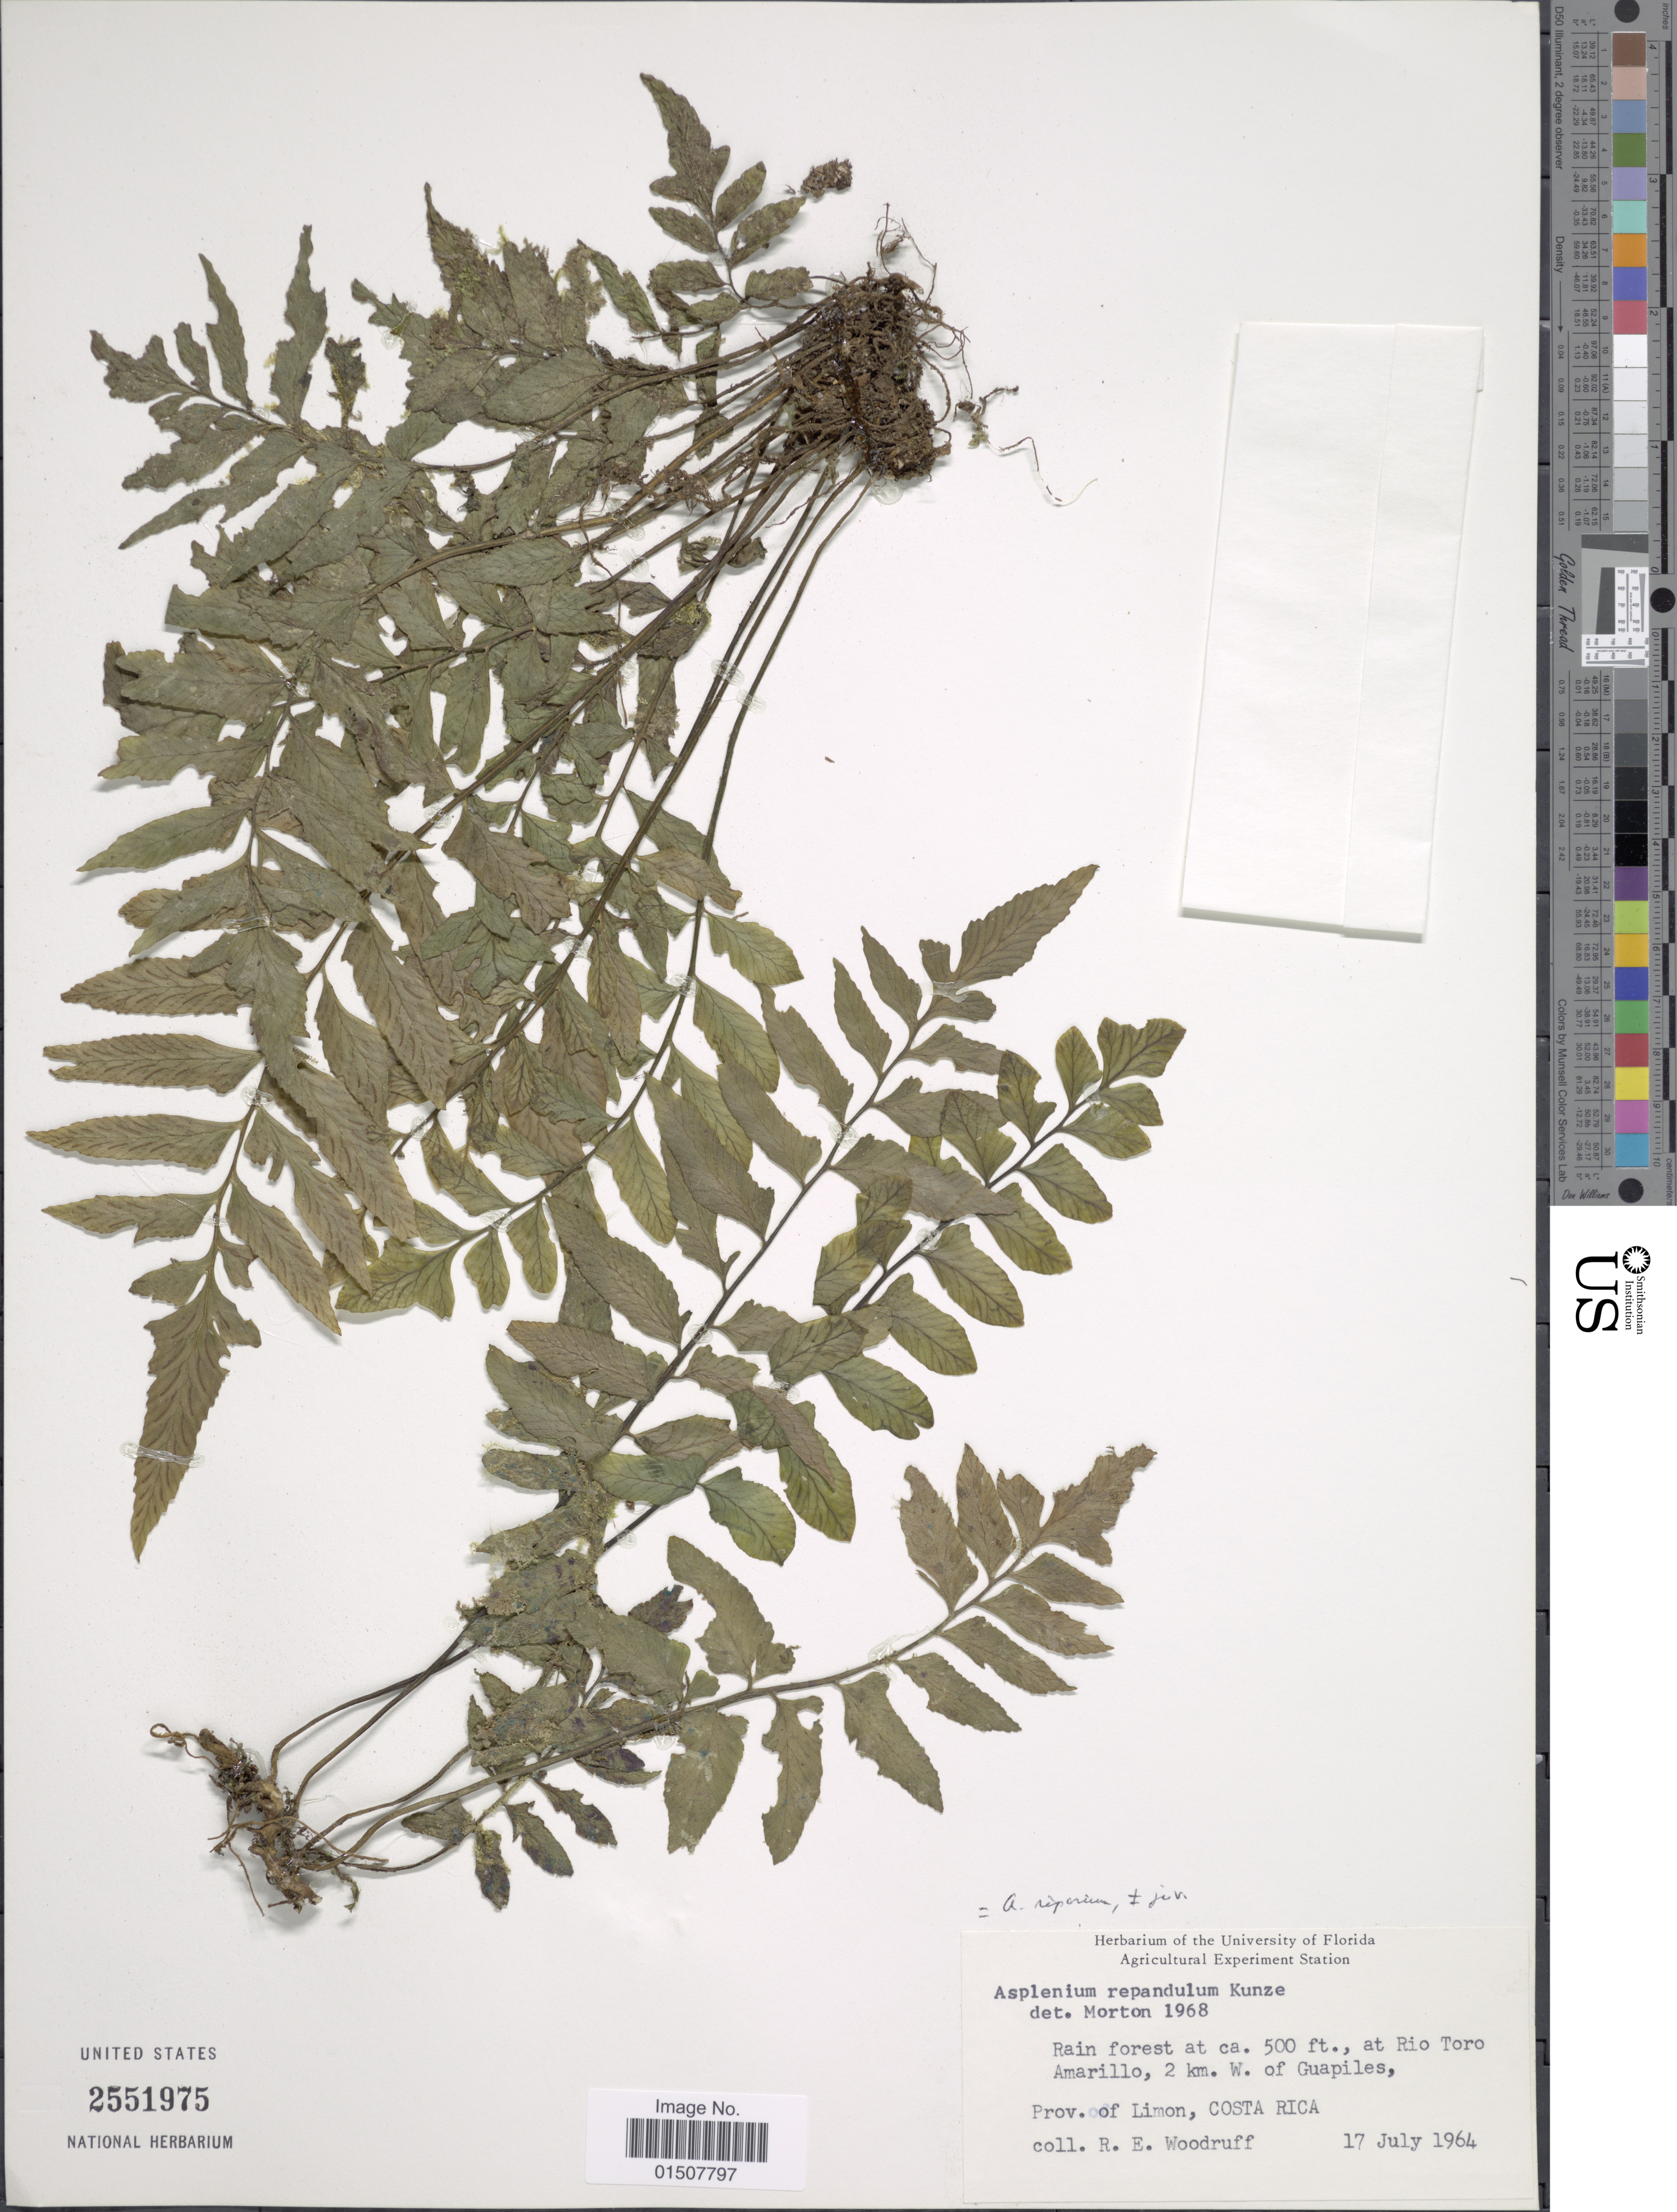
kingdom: Plantae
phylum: Tracheophyta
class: Polypodiopsida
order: Polypodiales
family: Aspleniaceae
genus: Asplenium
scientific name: Asplenium riparium Brack., nom. illeg.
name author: Brack. in Wilkes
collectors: R. Woodruff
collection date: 1964-07-17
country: Costa Rica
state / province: Limón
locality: At Rio Toro Amarillo, 2 km. W. of Guapiles. Prov. of Limon, Costa Rica.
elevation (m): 152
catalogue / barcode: US 2551975